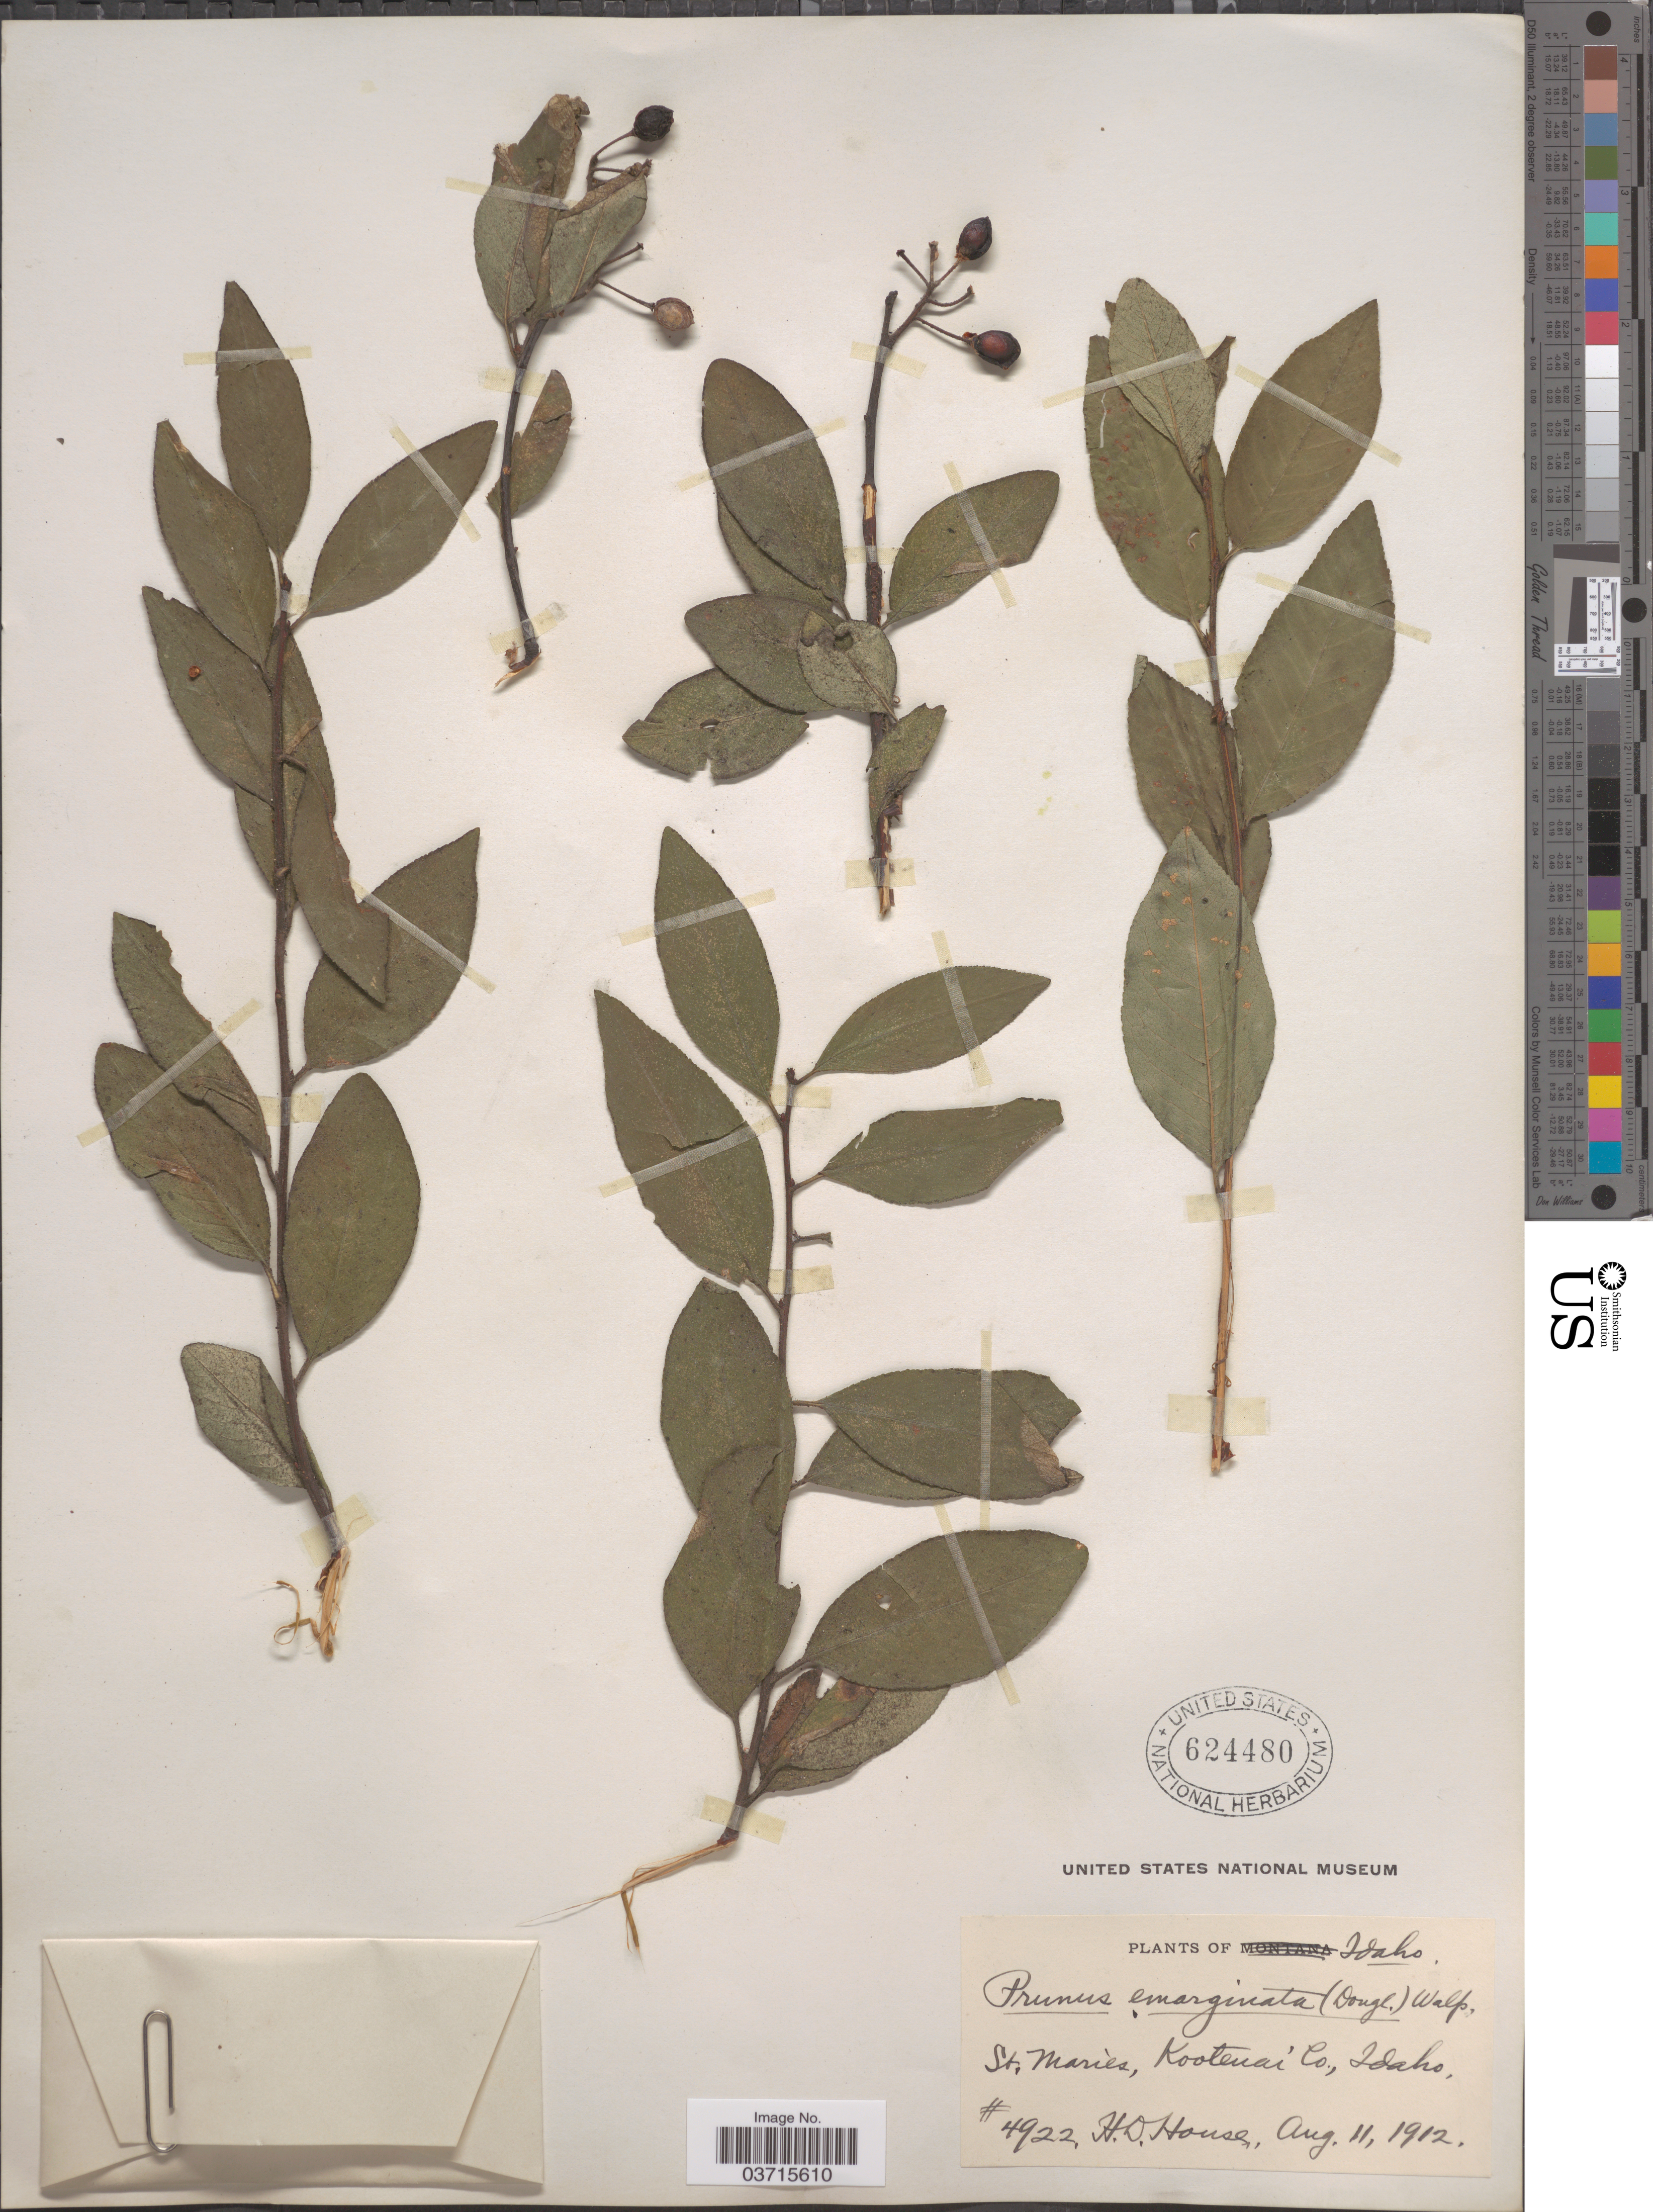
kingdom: Plantae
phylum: Tracheophyta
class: Magnoliopsida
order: Rosales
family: Rosaceae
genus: Prunus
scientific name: Prunus emarginata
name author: (Douglas ex Hook.) Eaton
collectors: H. D. House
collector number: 4922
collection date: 1912-08-11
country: United States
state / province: Idaho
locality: St. Maries, Kootenai Co.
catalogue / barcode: US 624480